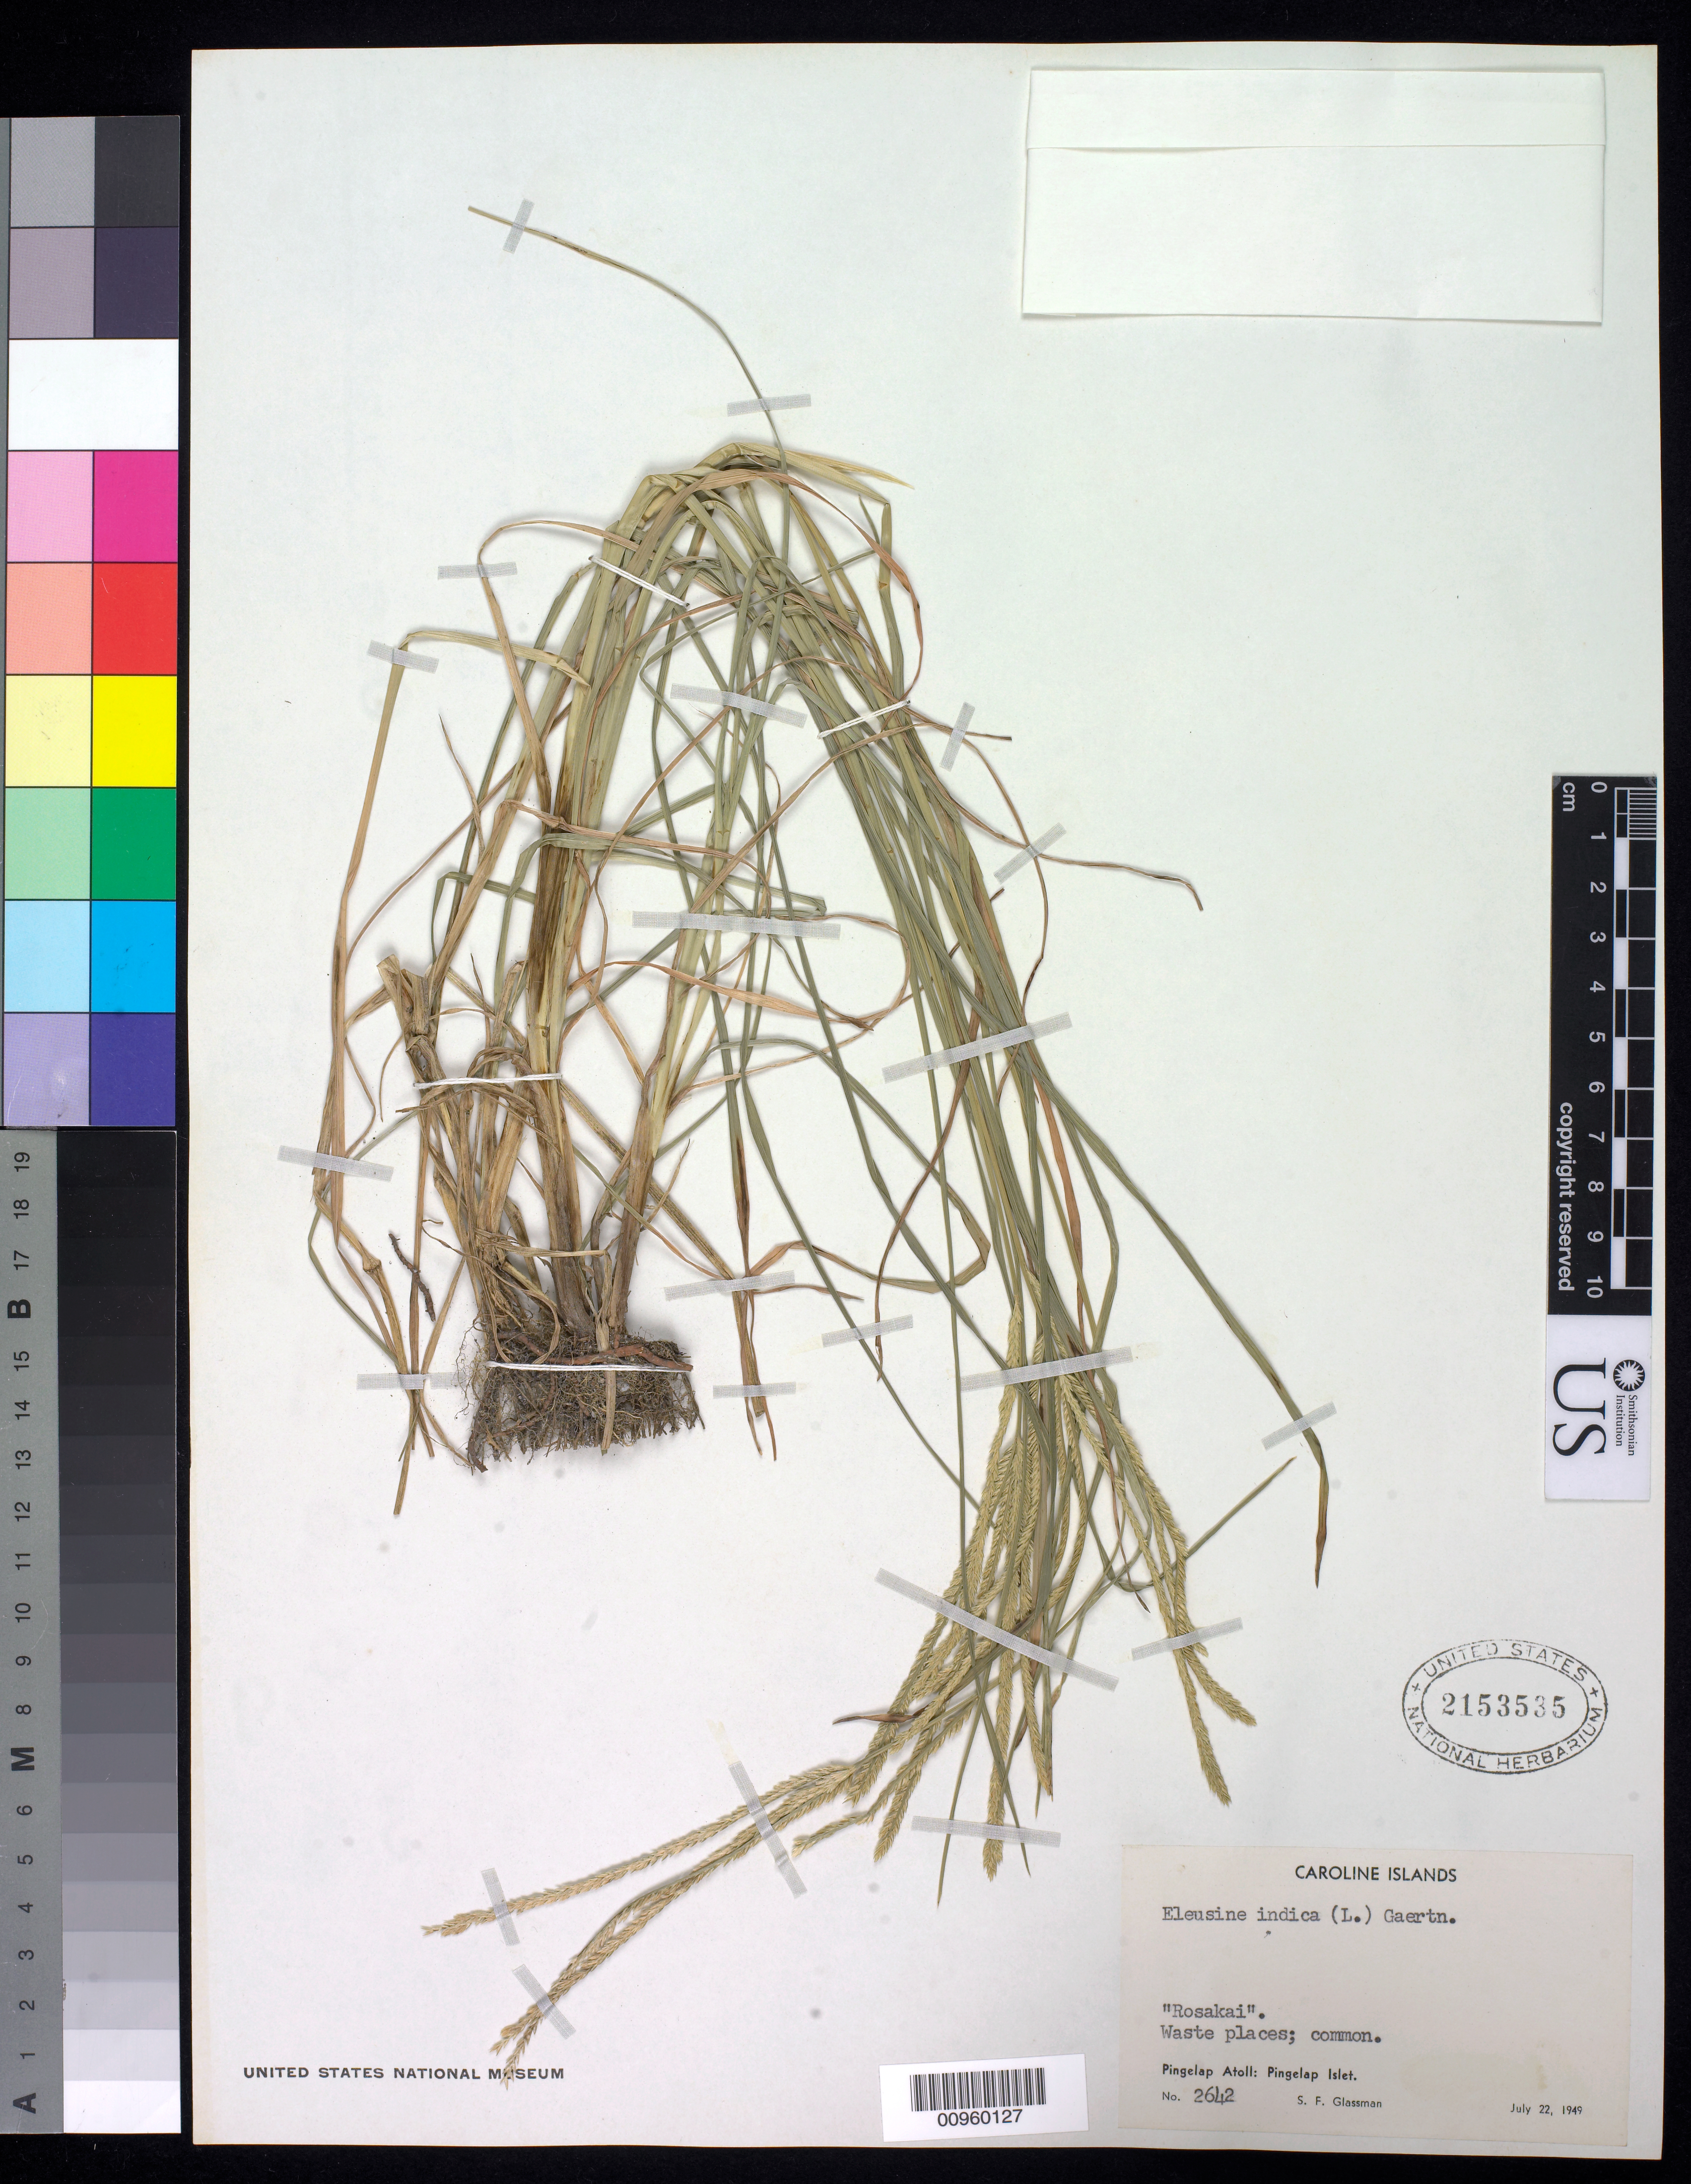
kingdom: Plantae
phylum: Tracheophyta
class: Liliopsida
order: Poales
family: Poaceae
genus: Eleusine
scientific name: Eleusine indica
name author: (L.) Gaertn.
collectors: S. F. Glassman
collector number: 2642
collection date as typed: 22 Jan 1949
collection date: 1949-01-22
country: Kiribati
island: Caroline Atoll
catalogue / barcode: US 2153535